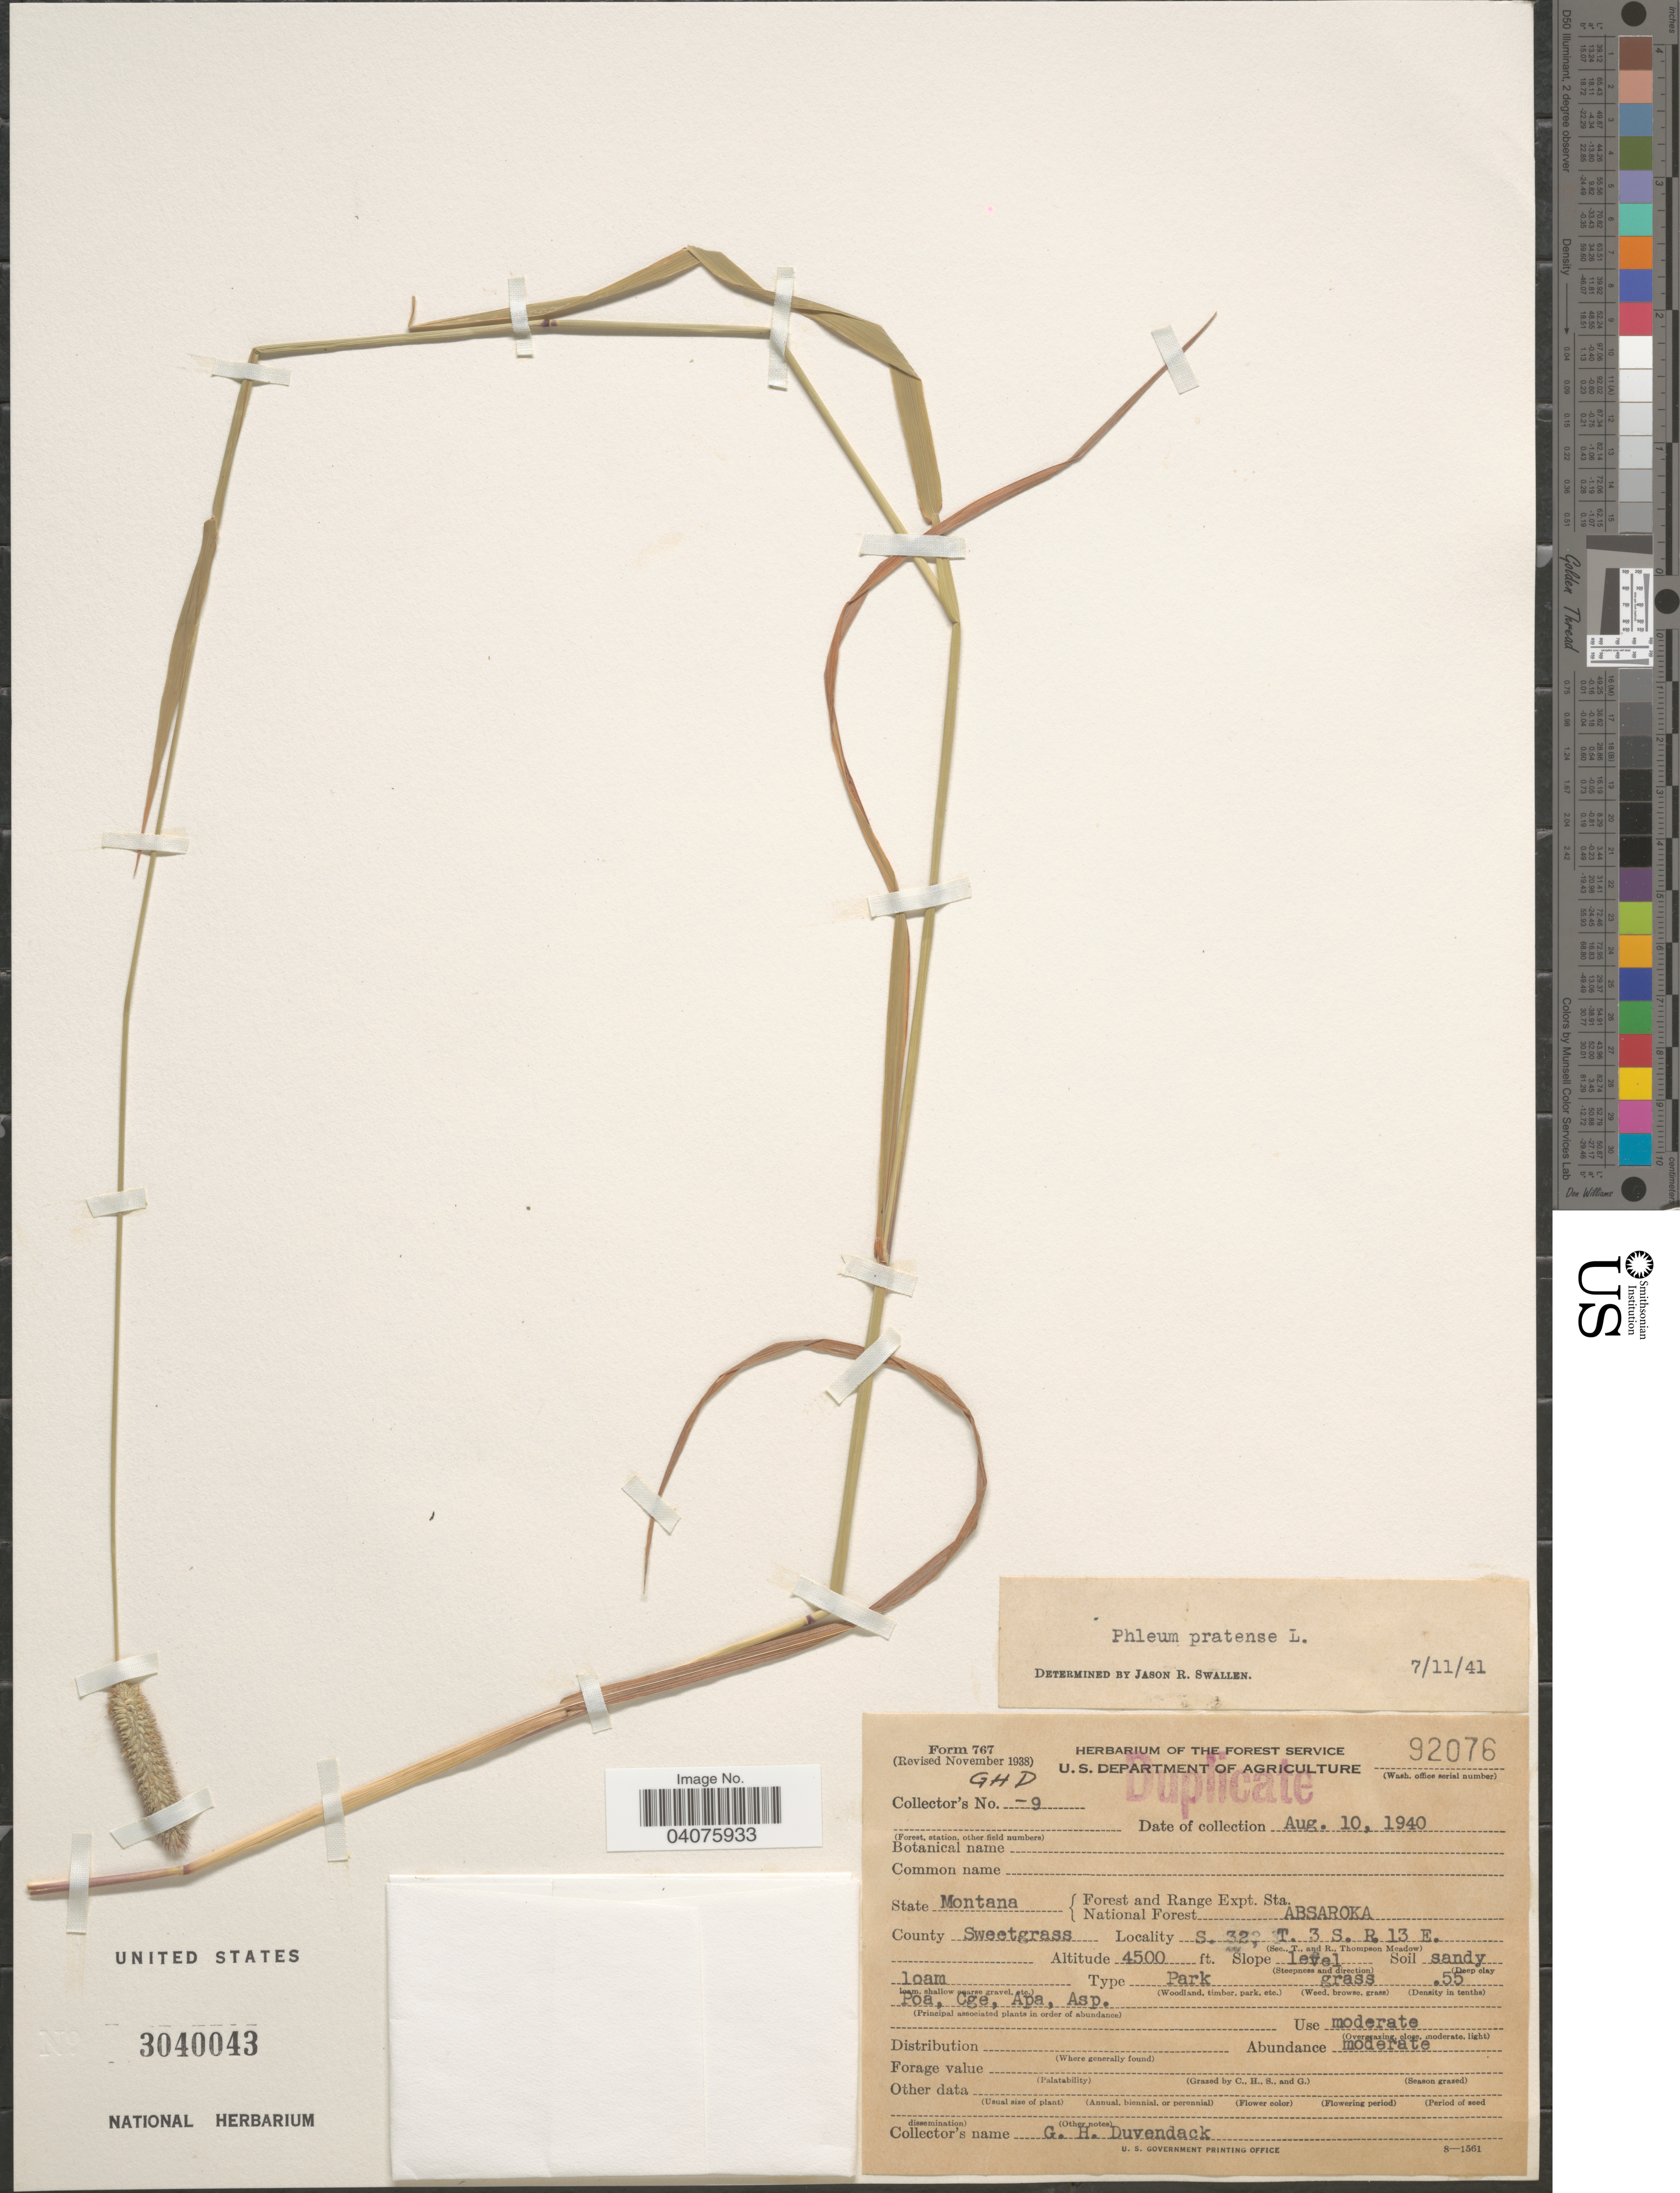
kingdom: Plantae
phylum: Tracheophyta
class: Liliopsida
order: Poales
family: Poaceae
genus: Phleum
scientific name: Phleum pratense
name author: L.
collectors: G. Duvendack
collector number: GHD-9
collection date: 1940-08-10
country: United States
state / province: Montana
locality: Forest and Range Expt. Sta. National Forest Absaroka. County Sweetgrass. S. 32, T. 3 S. R. 13 E.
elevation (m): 1372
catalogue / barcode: US 3040043